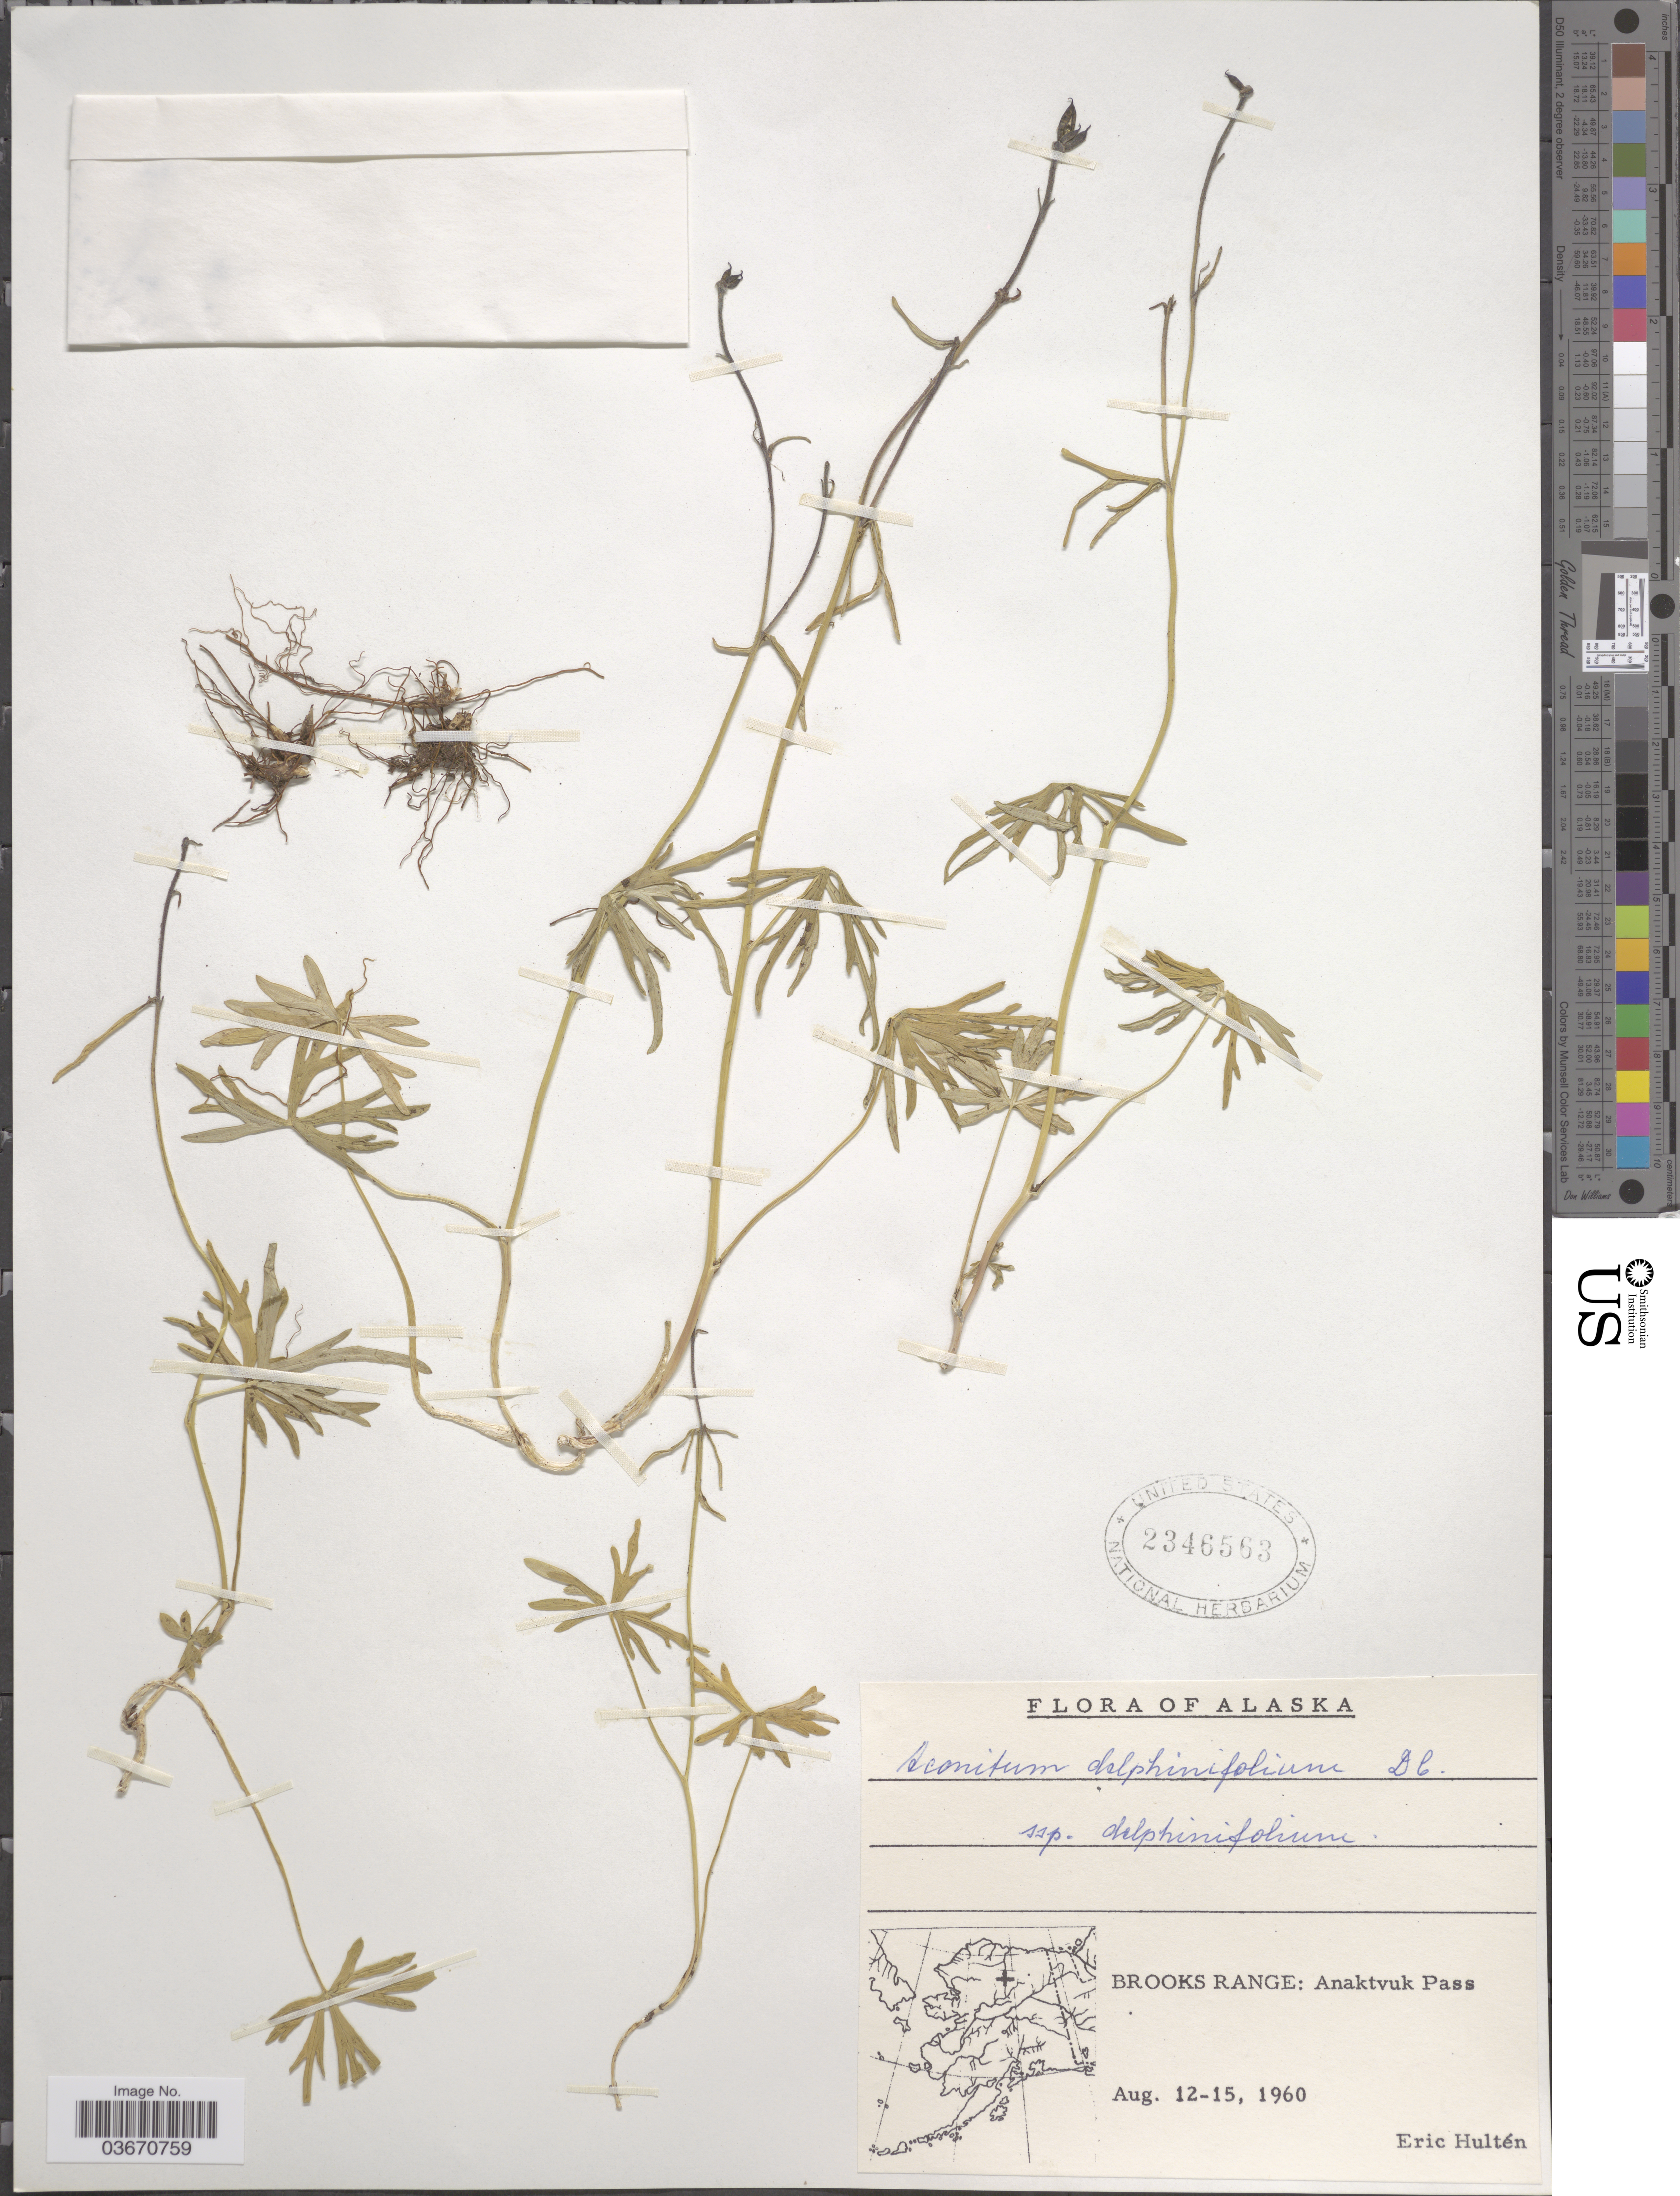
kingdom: Plantae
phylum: Tracheophyta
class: Magnoliopsida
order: Ranunculales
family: Ranunculaceae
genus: Aconitum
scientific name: Aconitum delphinifolium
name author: DC.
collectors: E. G. Hultén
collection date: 1960-08-12/1960-08-15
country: United States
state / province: Alaska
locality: Brooks Range: Anaktvuk Pass.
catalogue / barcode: US 2346563